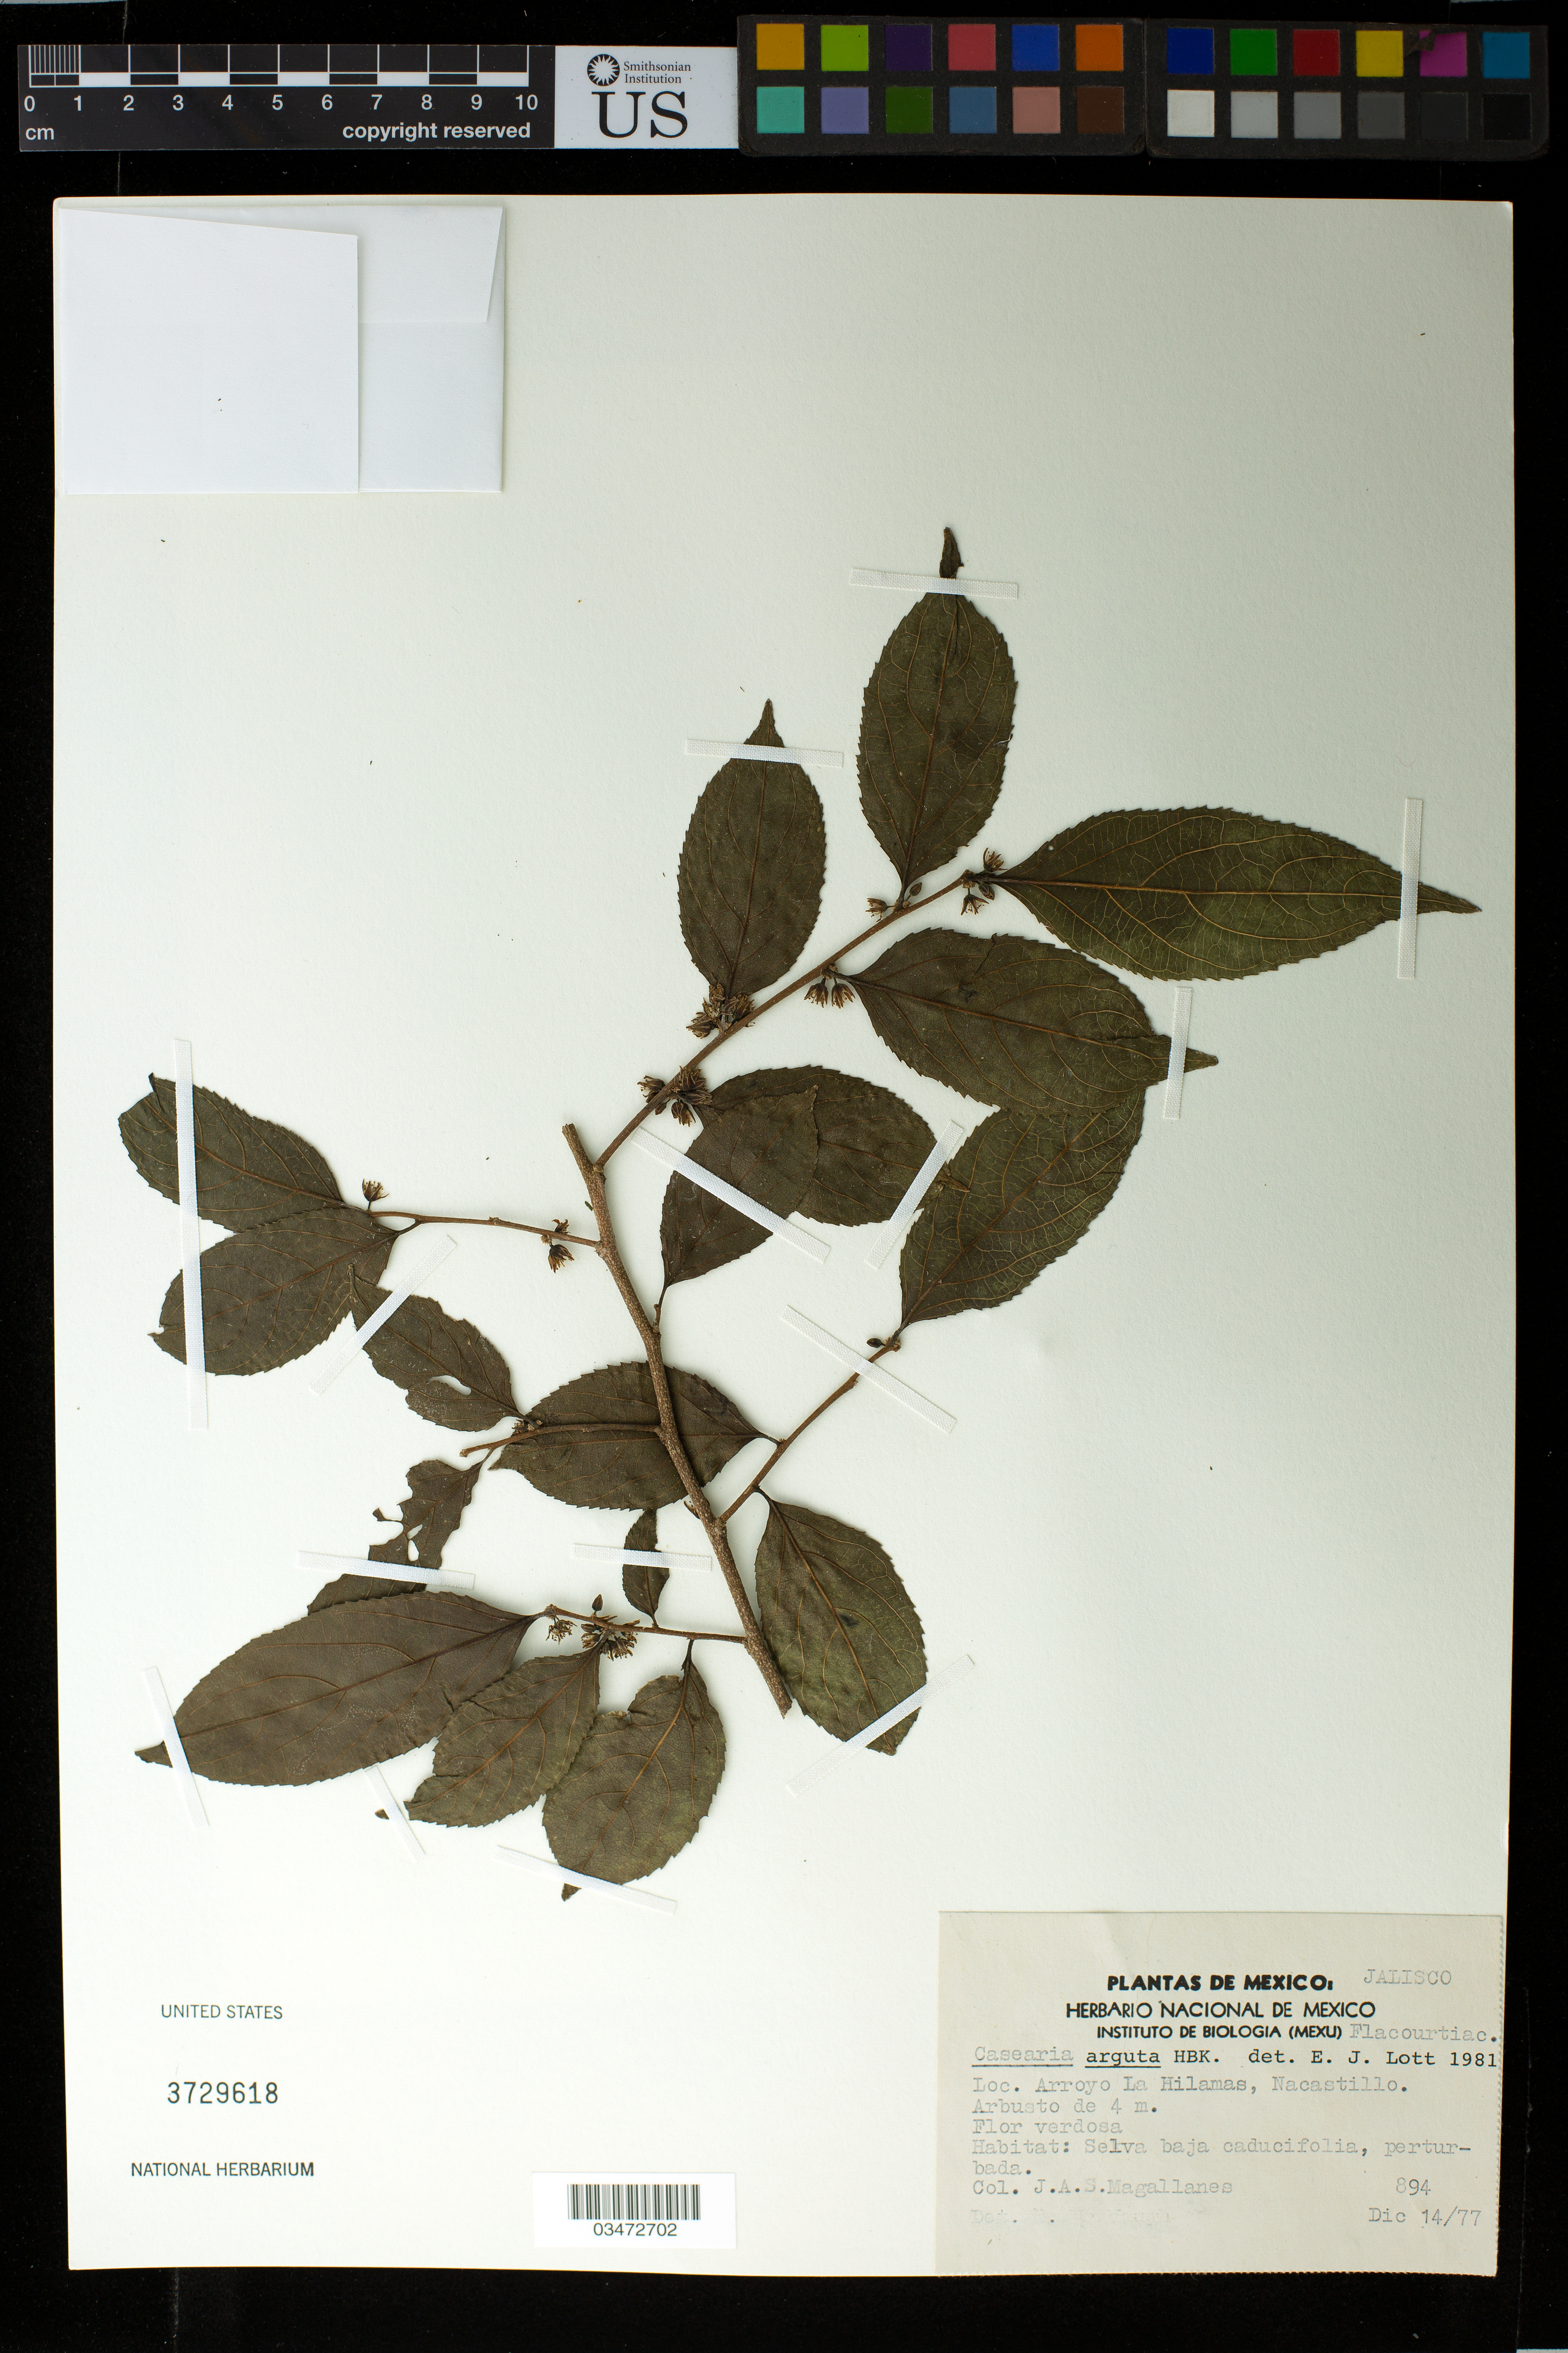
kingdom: Plantae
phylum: Tracheophyta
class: Magnoliopsida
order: Malpighiales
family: Salicaceae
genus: Casearia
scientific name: Casearia arguta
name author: Kunth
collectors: J. Magallanes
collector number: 894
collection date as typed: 14 Dec 1977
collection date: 1977-12-14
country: Mexico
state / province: Jalisco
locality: Loc. Arroyo La Hilamas, Nacastillo.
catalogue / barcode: US 3729618